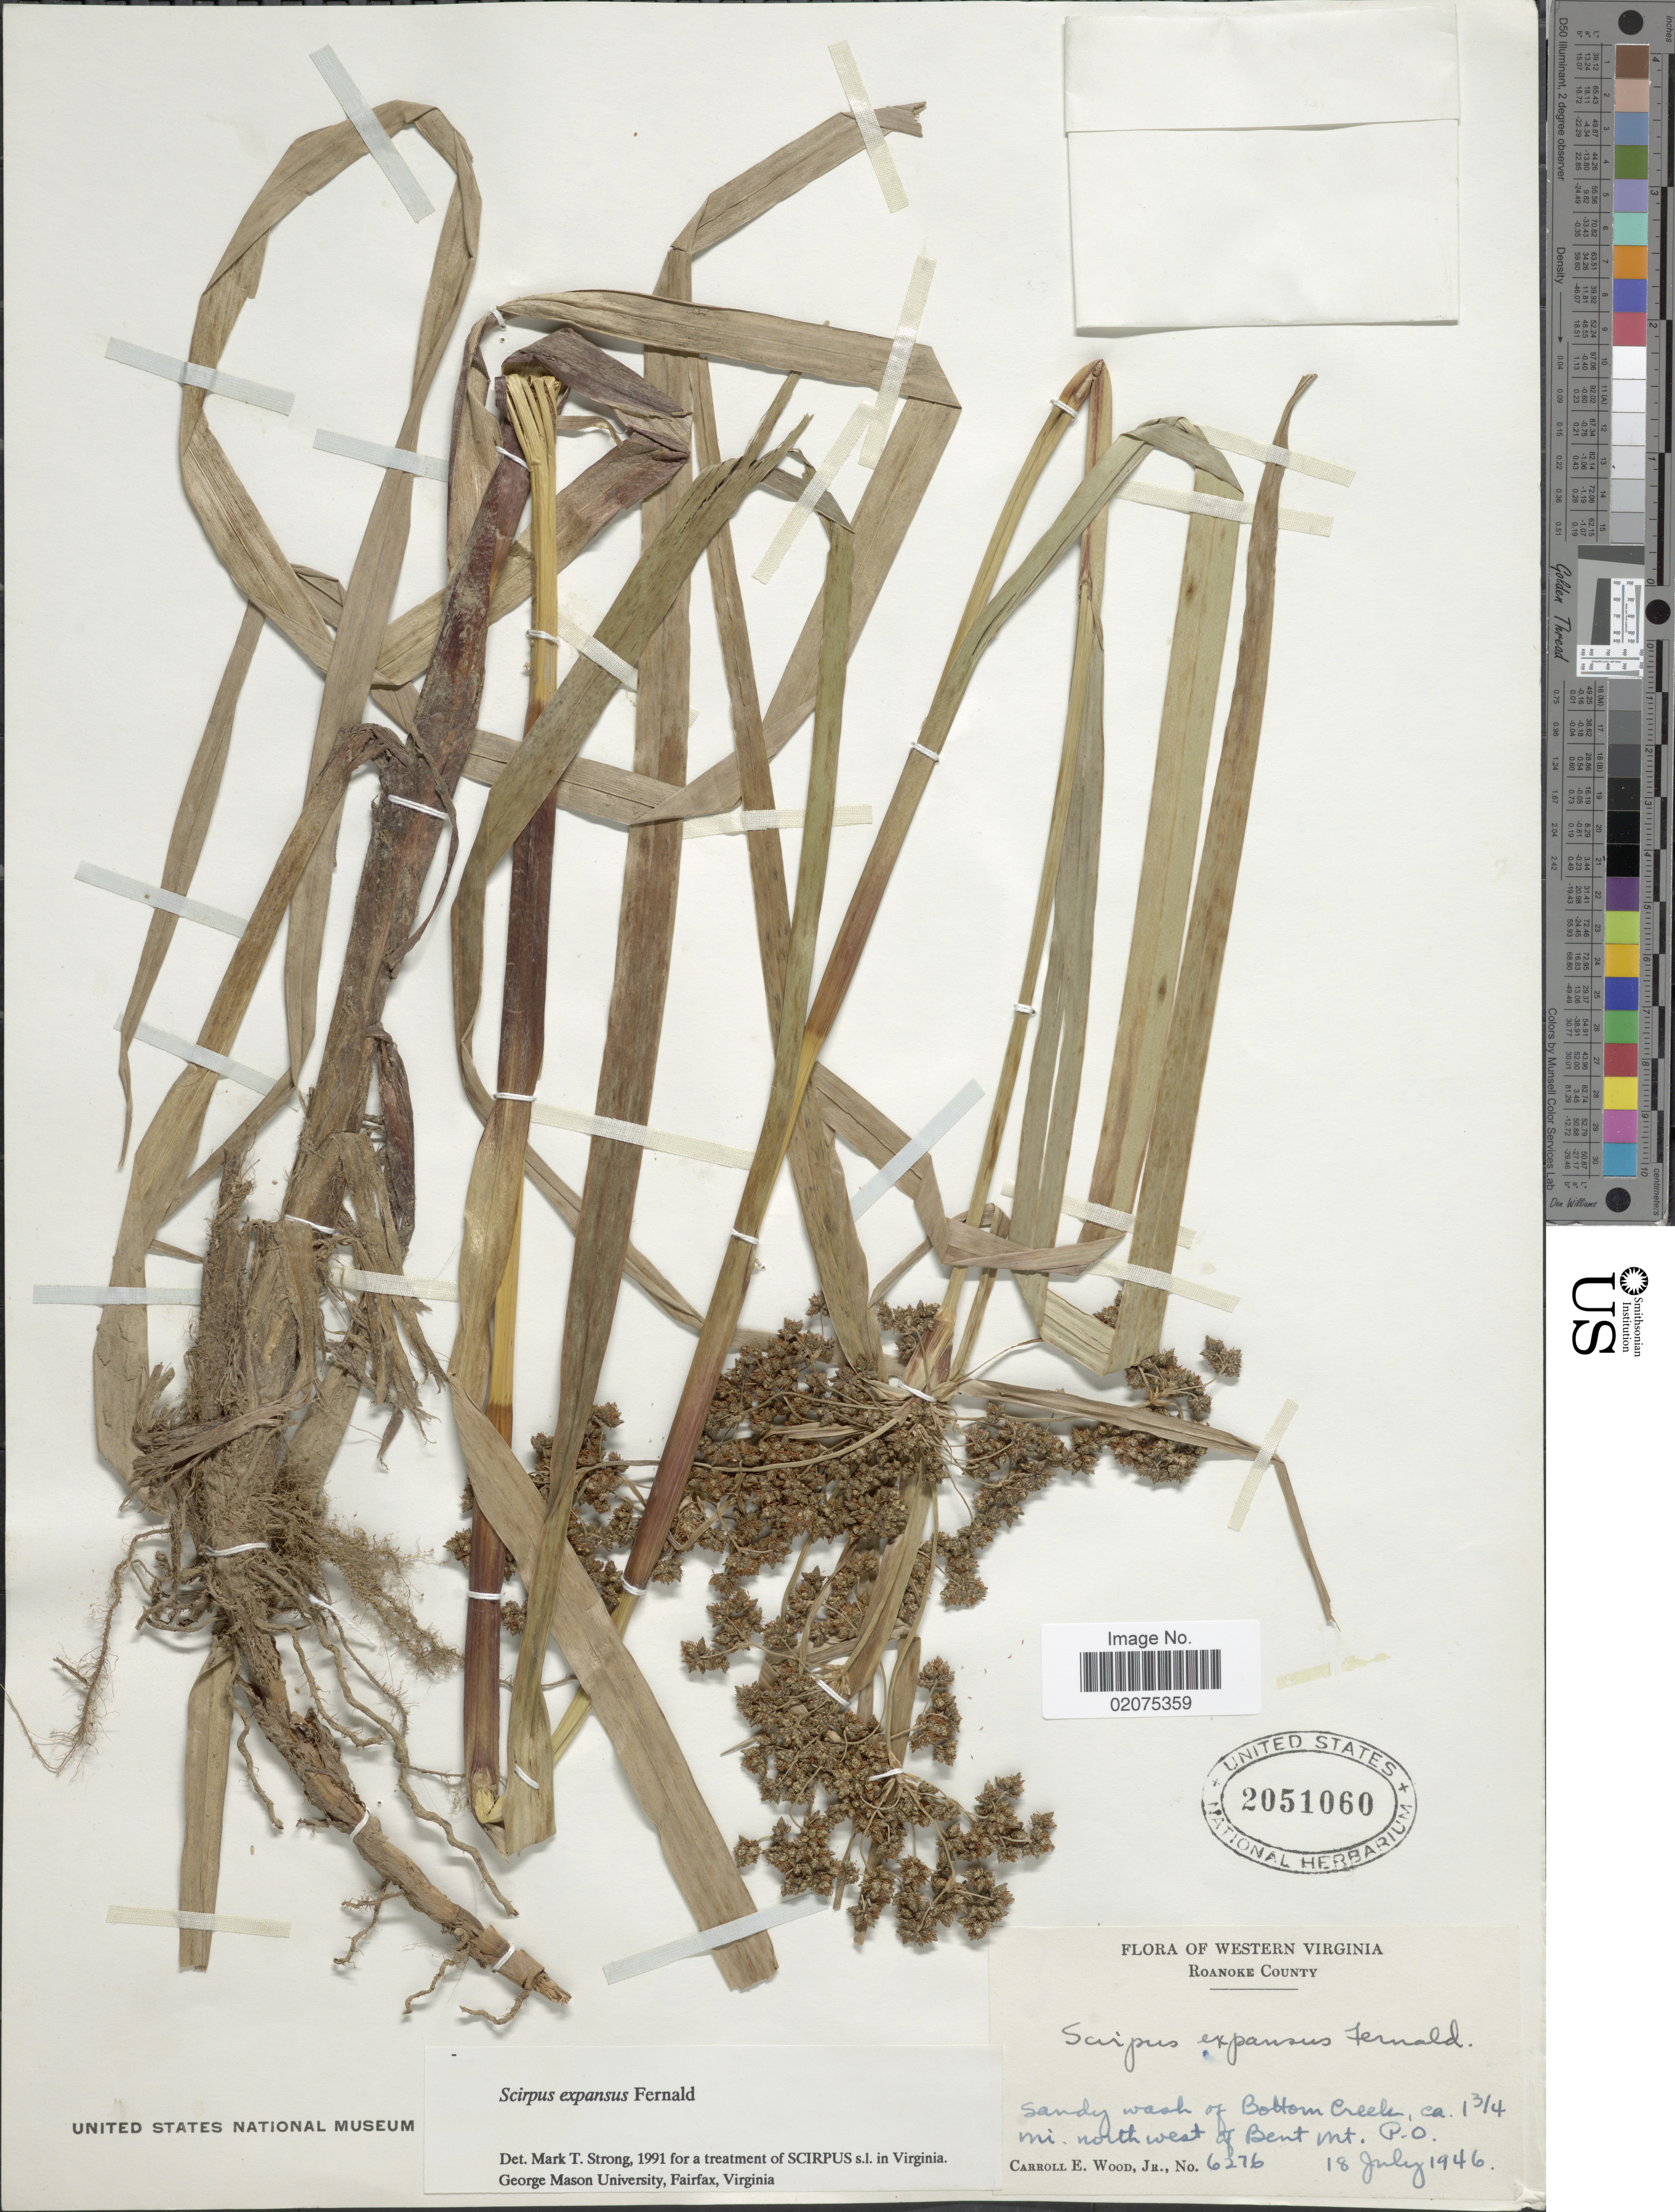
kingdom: Plantae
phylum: Tracheophyta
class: Liliopsida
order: Poales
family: Cyperaceae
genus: Scirpus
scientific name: Scirpus expansus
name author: Fernald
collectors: C. Wood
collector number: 6276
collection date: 1946-07-18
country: United States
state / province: Virginia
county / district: Roanoke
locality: Western Virginia. Roanoke County. Sandy wash of Bottom Creek, ca. 1 3/4 mi. north west of Bent Mt. P. O.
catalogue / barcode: US 2051060